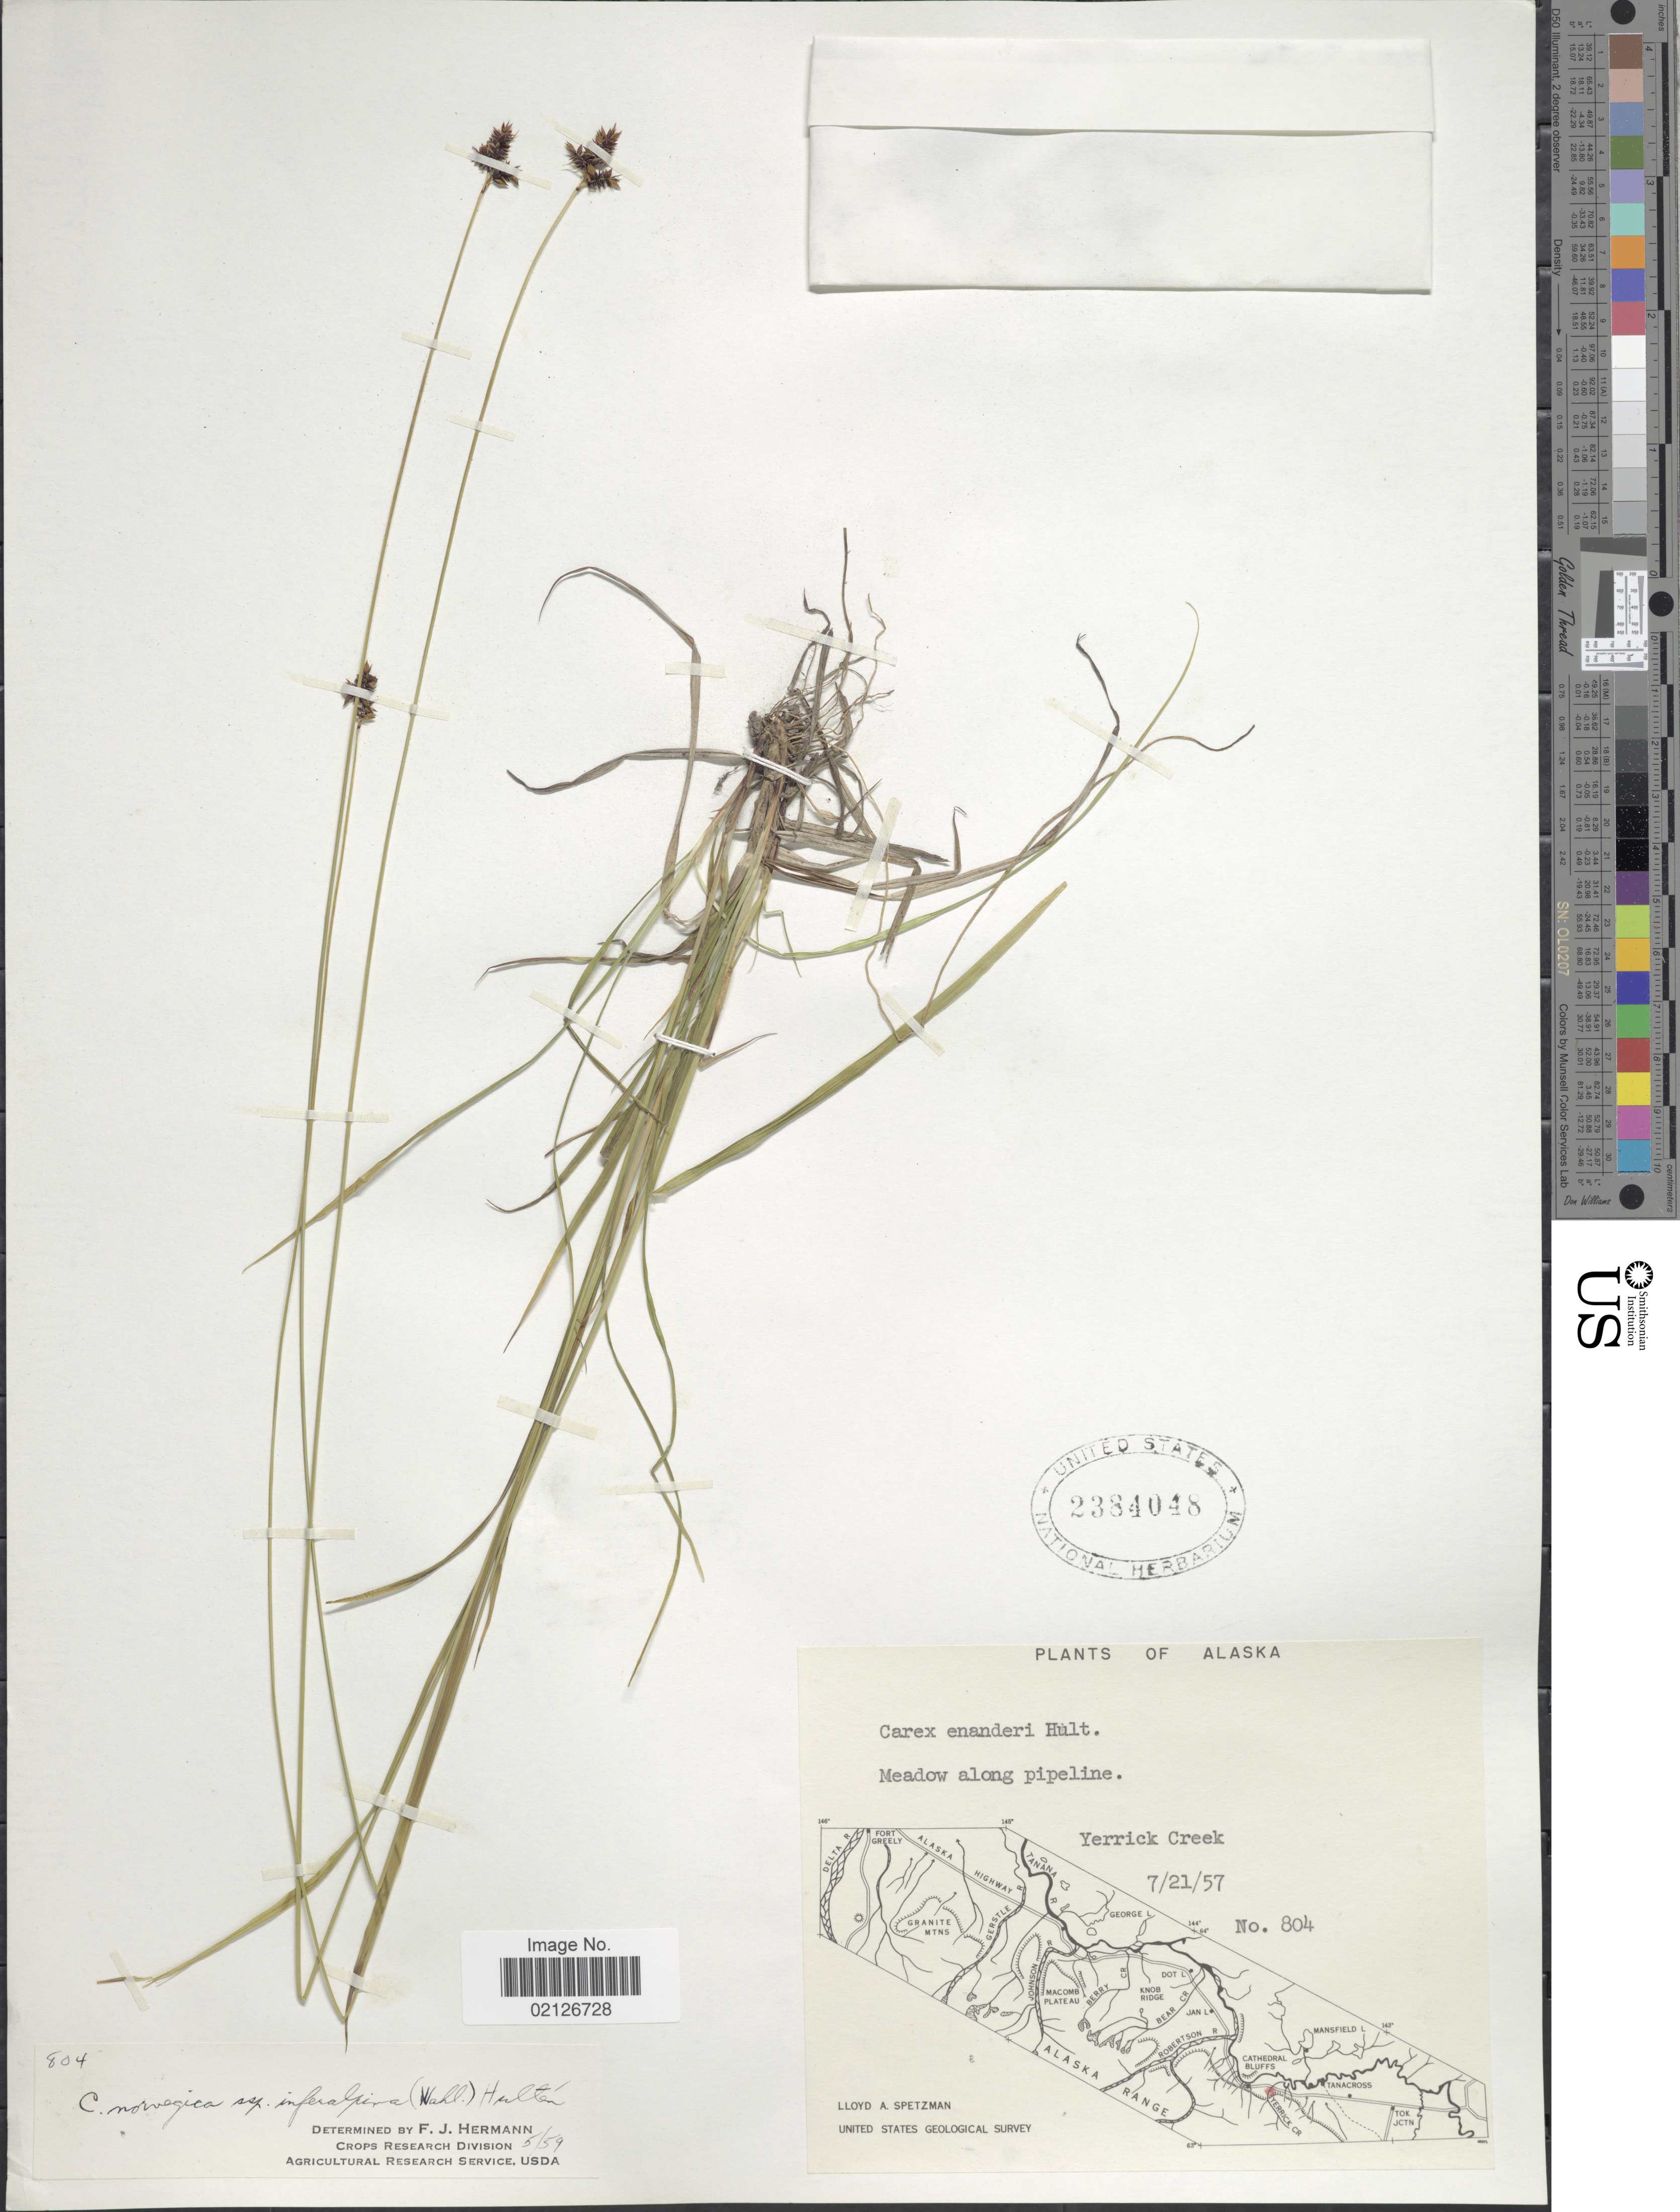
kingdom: Plantae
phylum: Tracheophyta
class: Liliopsida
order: Poales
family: Cyperaceae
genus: Carex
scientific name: Carex norvegica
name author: Retz.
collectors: L. Spetzman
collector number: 804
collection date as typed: Transcribed d/m/y: 21/7/57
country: United States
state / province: Alaska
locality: Meadow along pipeline, Yerrick Creek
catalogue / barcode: US 2384048